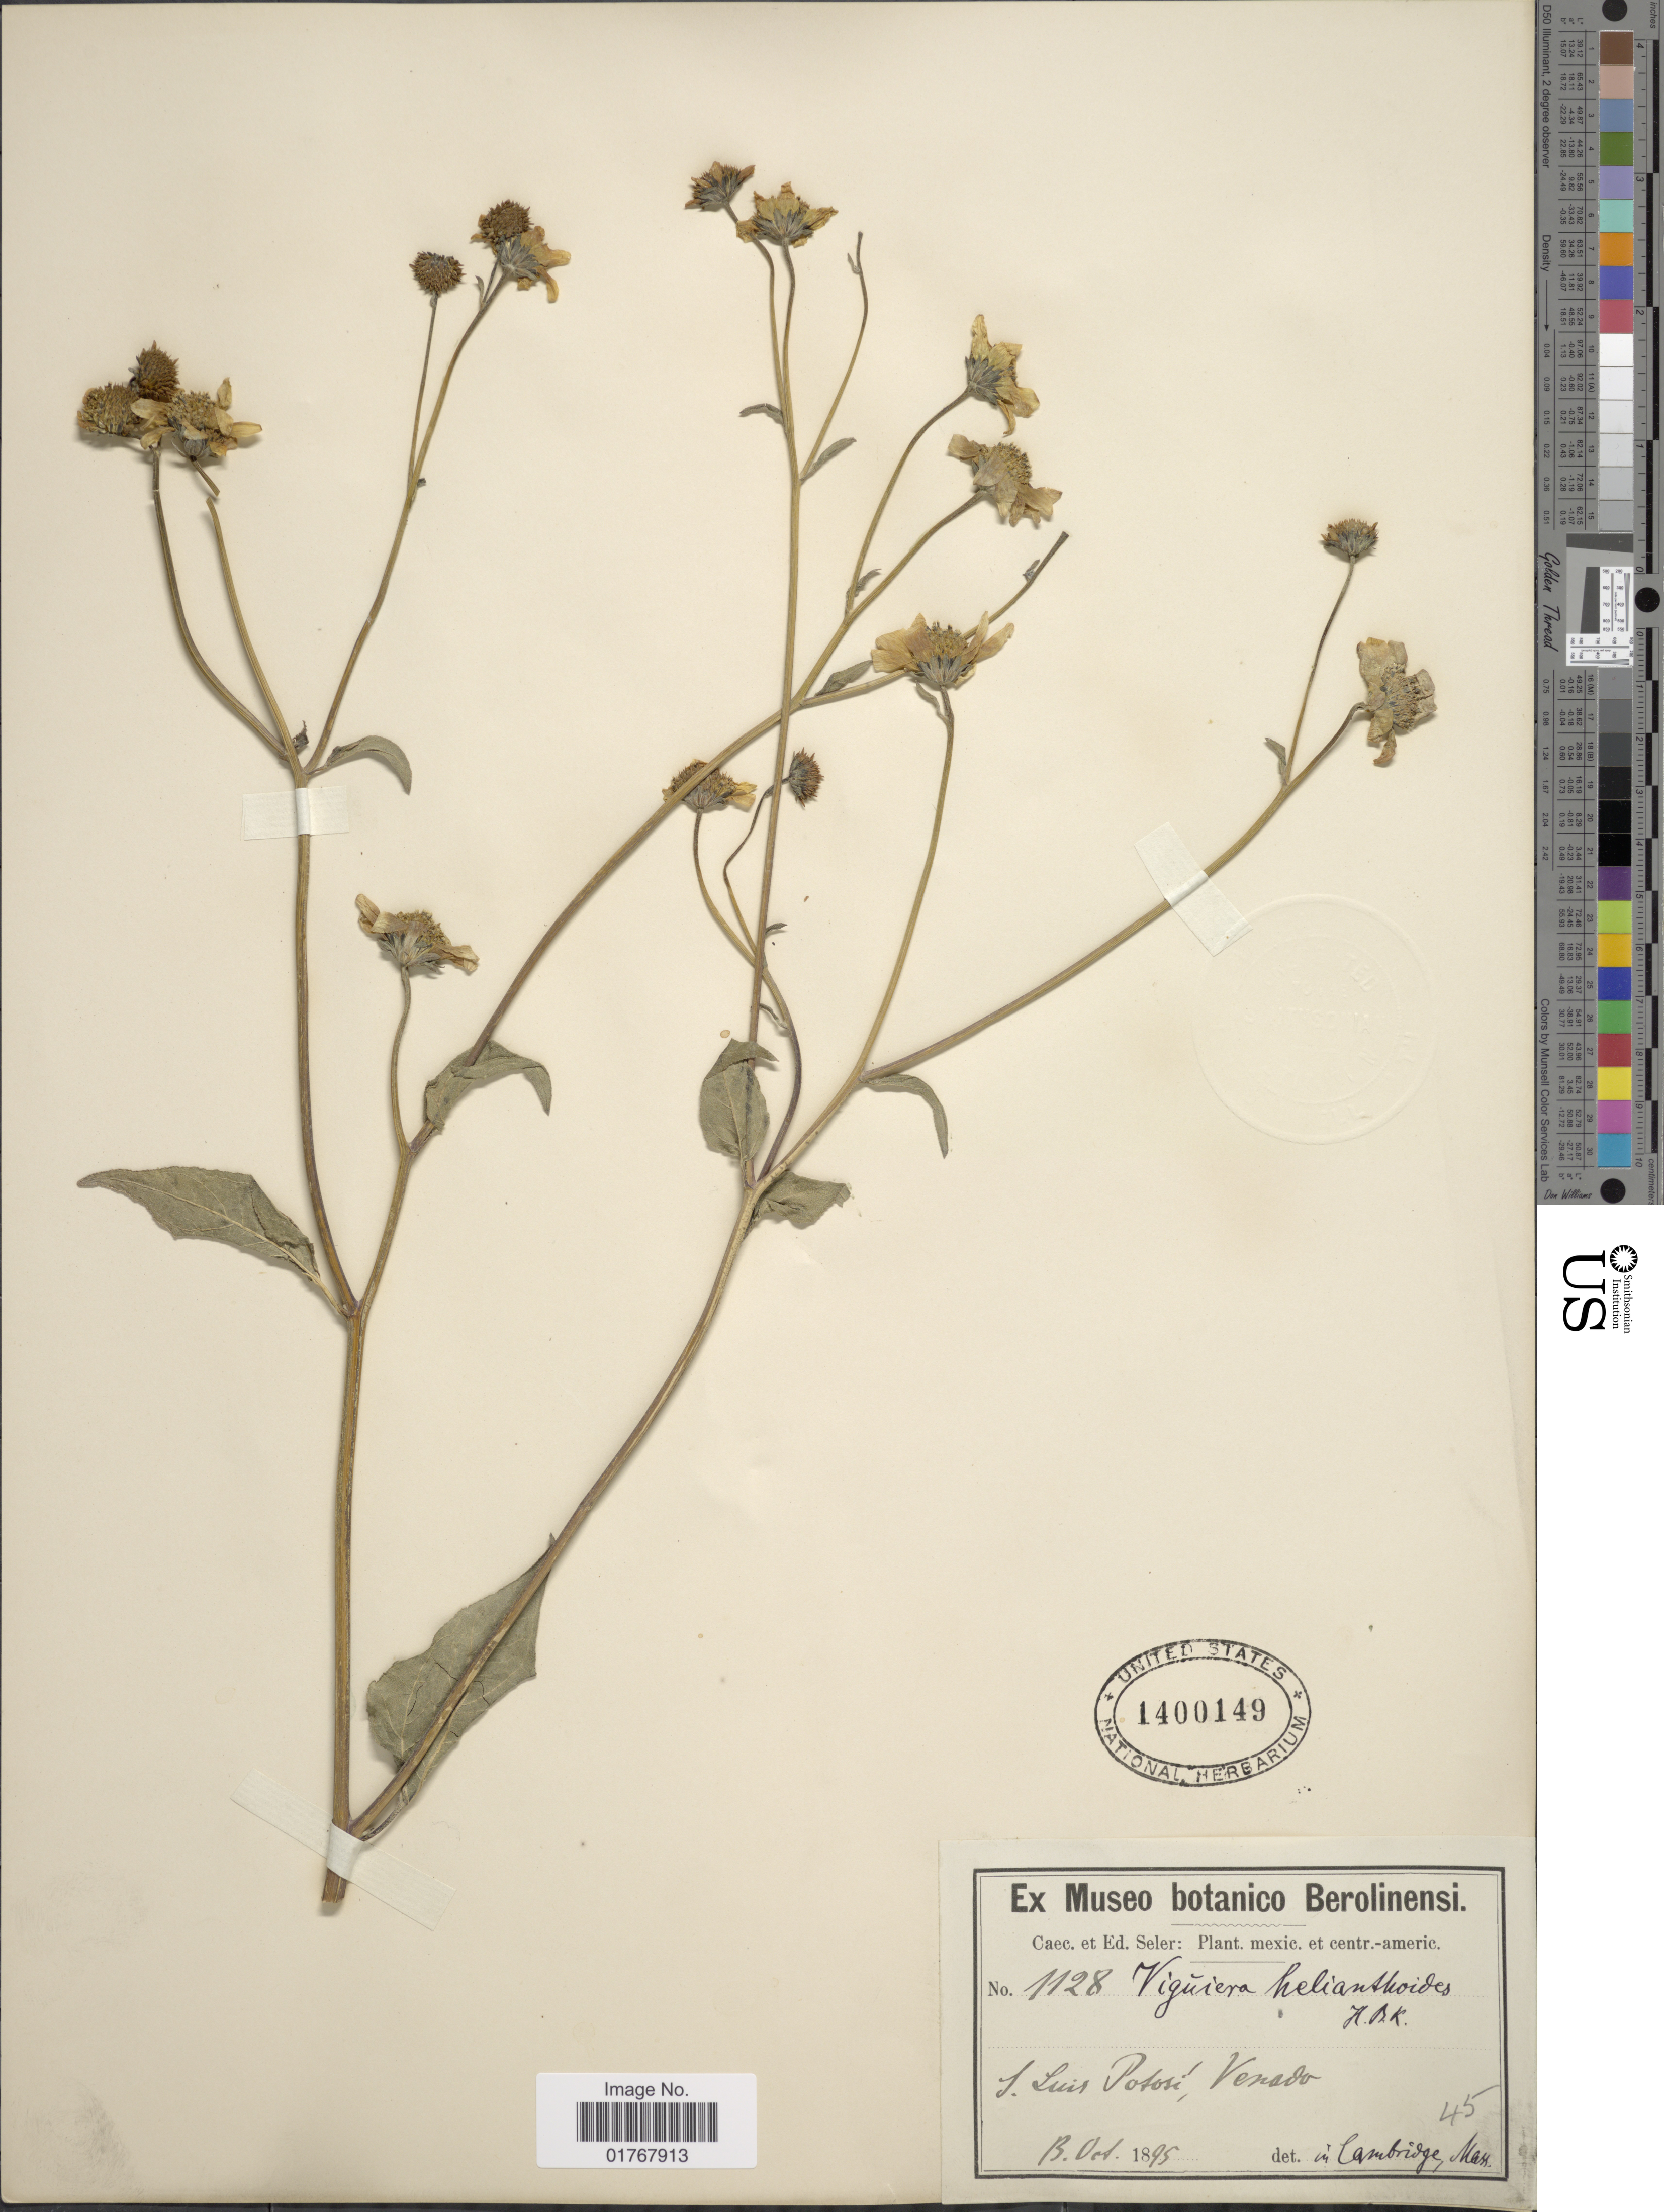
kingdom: Plantae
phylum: Tracheophyta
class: Magnoliopsida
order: Asterales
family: Asteraceae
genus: Viguiera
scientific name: Viguiera dentata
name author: (Cav.) Spreng.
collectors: ex Caec. et Ed Seler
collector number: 1128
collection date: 1895-10-13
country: Mexico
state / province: San Luis Potosí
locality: Venado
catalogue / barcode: US 1400149